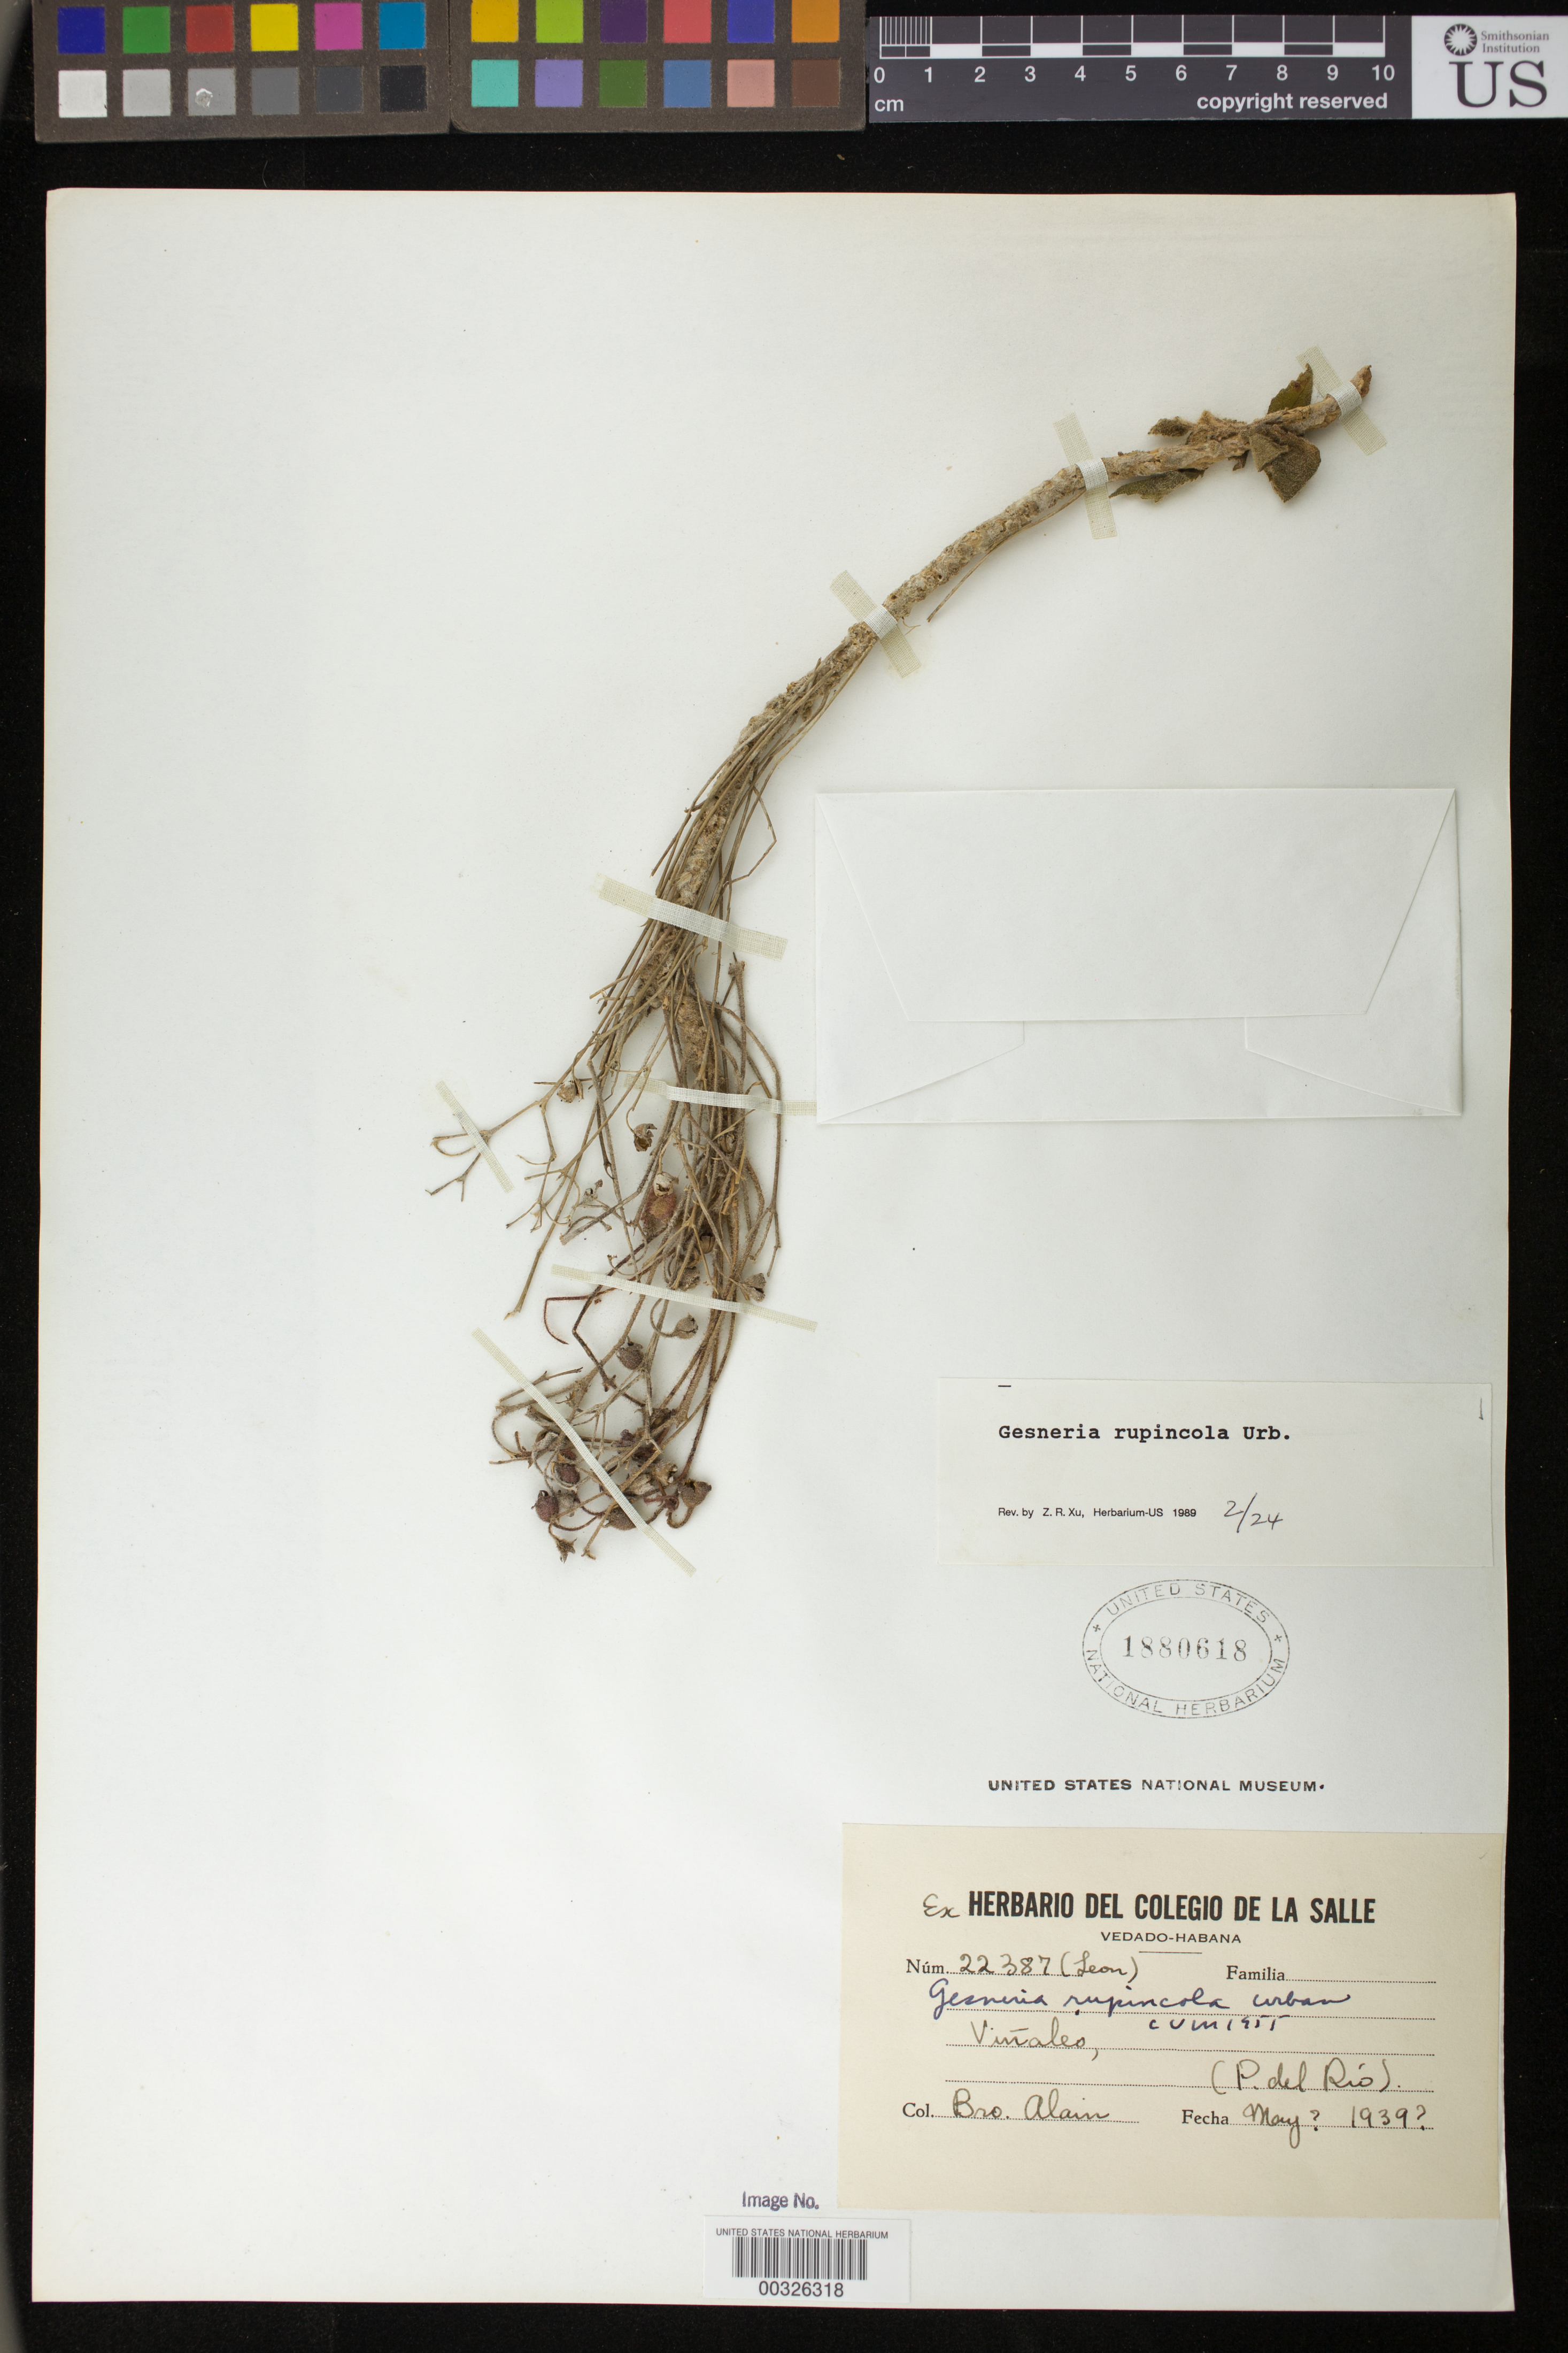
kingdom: Plantae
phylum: Tracheophyta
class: Magnoliopsida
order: Lamiales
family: Gesneriaceae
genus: Gesneria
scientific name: Gesneria rupincola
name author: Urb.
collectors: A. H. Liogier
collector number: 22387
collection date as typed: May? 1939?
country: Cuba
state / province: Pinar del Rio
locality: Vinales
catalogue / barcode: US 1880618